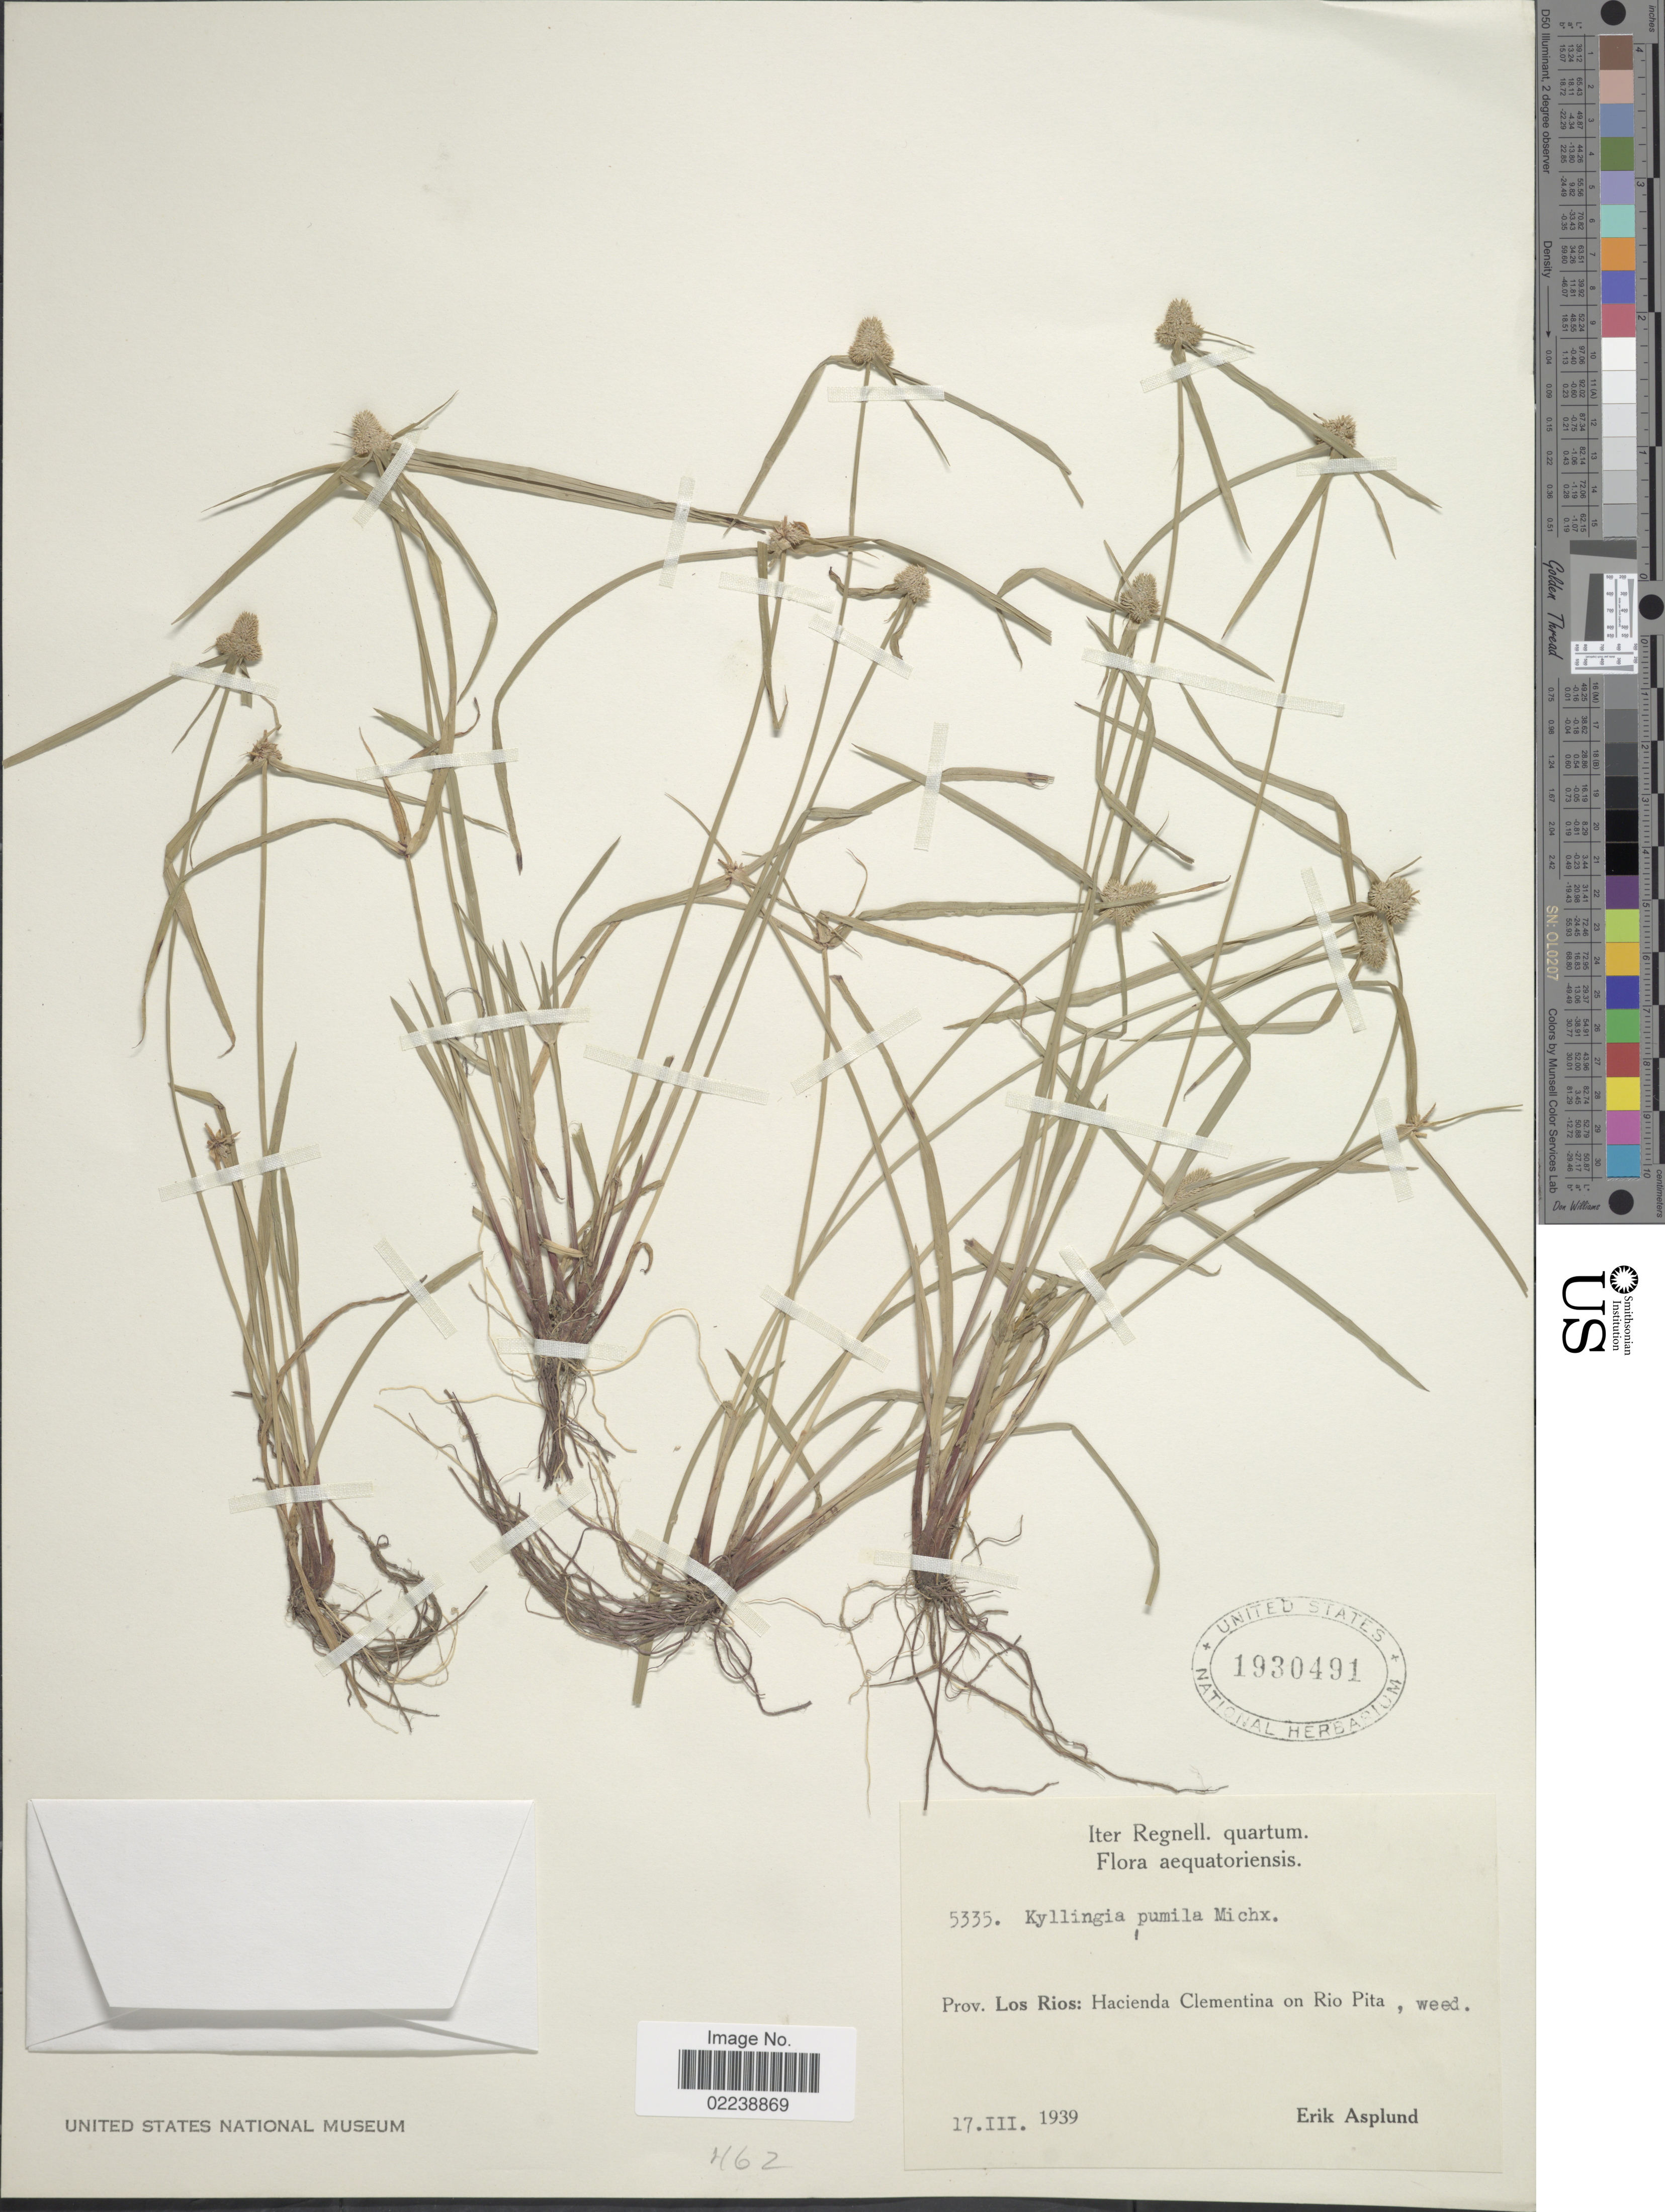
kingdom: Plantae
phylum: Tracheophyta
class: Liliopsida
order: Poales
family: Cyperaceae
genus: Cyperus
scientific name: Cyperus hortensis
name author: (Salzm. ex Steud.) Dorr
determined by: Strong, Mark T., (BOT), Smithsonian Institution - National Museum of Natural History (UNITED STATES)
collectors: E. Asplund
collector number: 5335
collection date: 1939-03-17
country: Ecuador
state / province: Los Ríos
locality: Hacienda Clementina on Rio Pita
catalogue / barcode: US 1930491